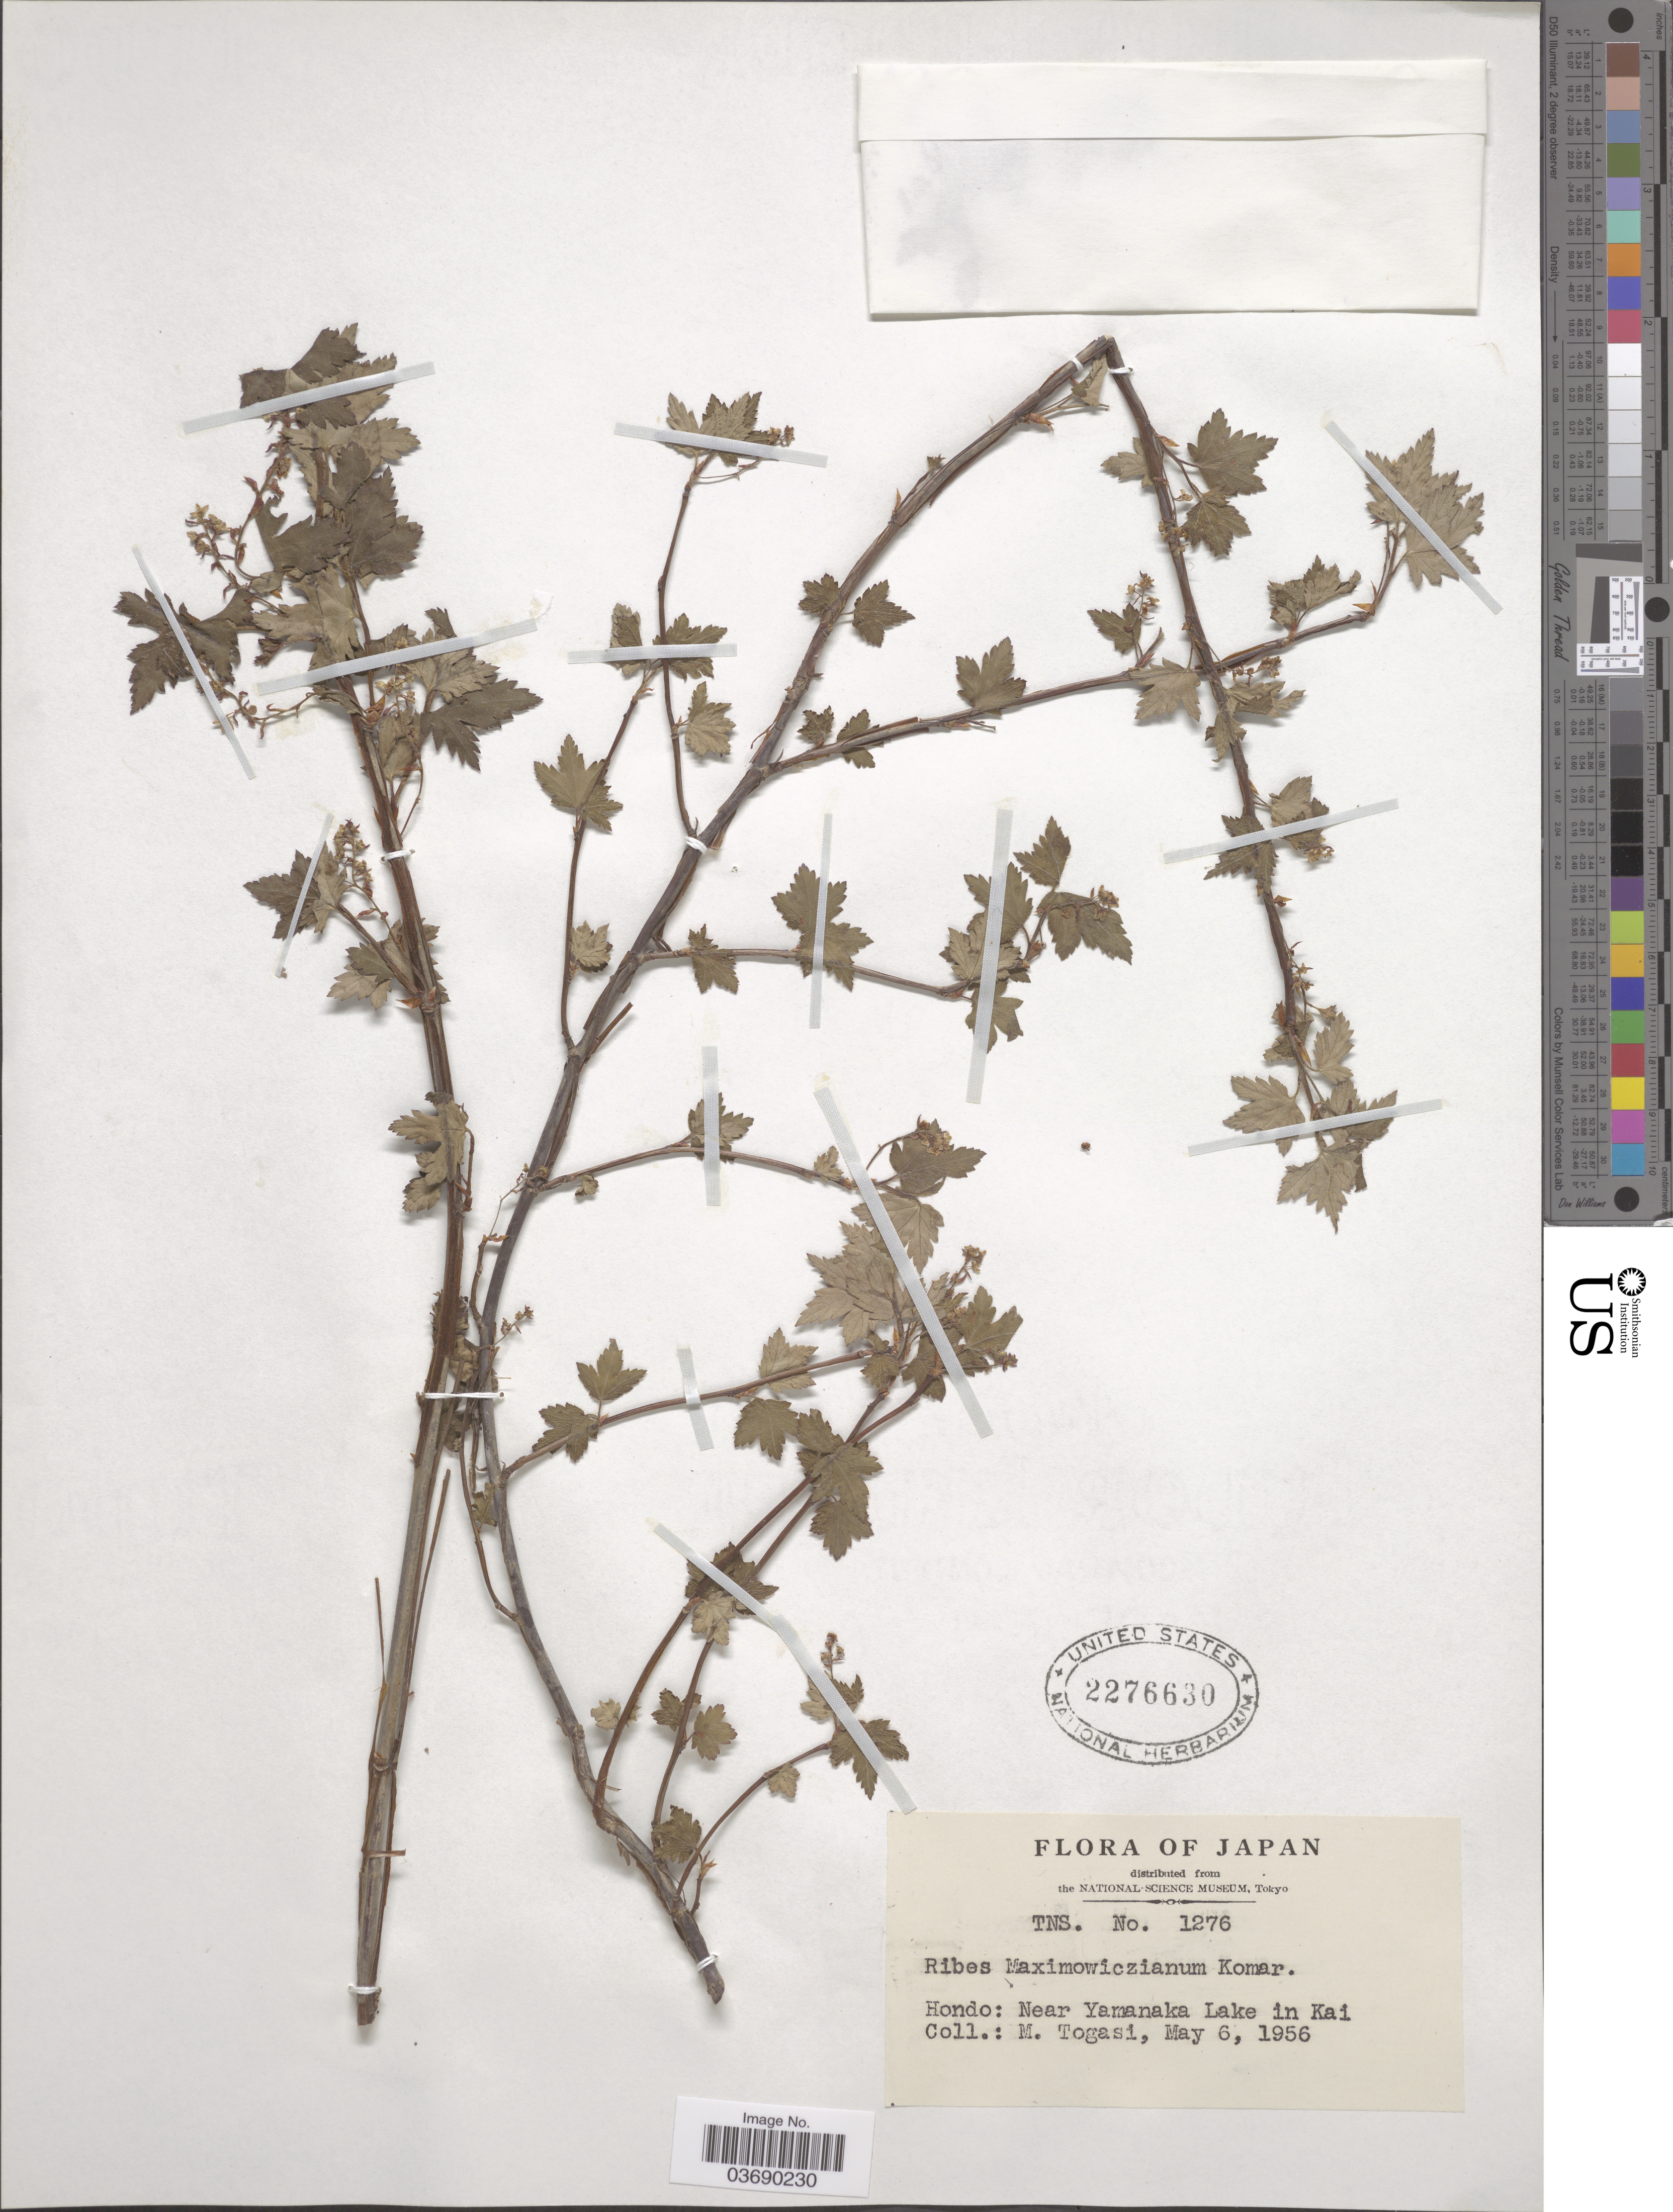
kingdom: Plantae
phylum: Tracheophyta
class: Magnoliopsida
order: Saxifragales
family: Grossulariaceae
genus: Ribes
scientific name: Ribes maximowiczianum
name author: Kom.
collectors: M. Togasi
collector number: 1276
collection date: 1956-05-06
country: Japan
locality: Hondo: Near Yamanaka Lake in Kai.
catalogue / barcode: US 2276630